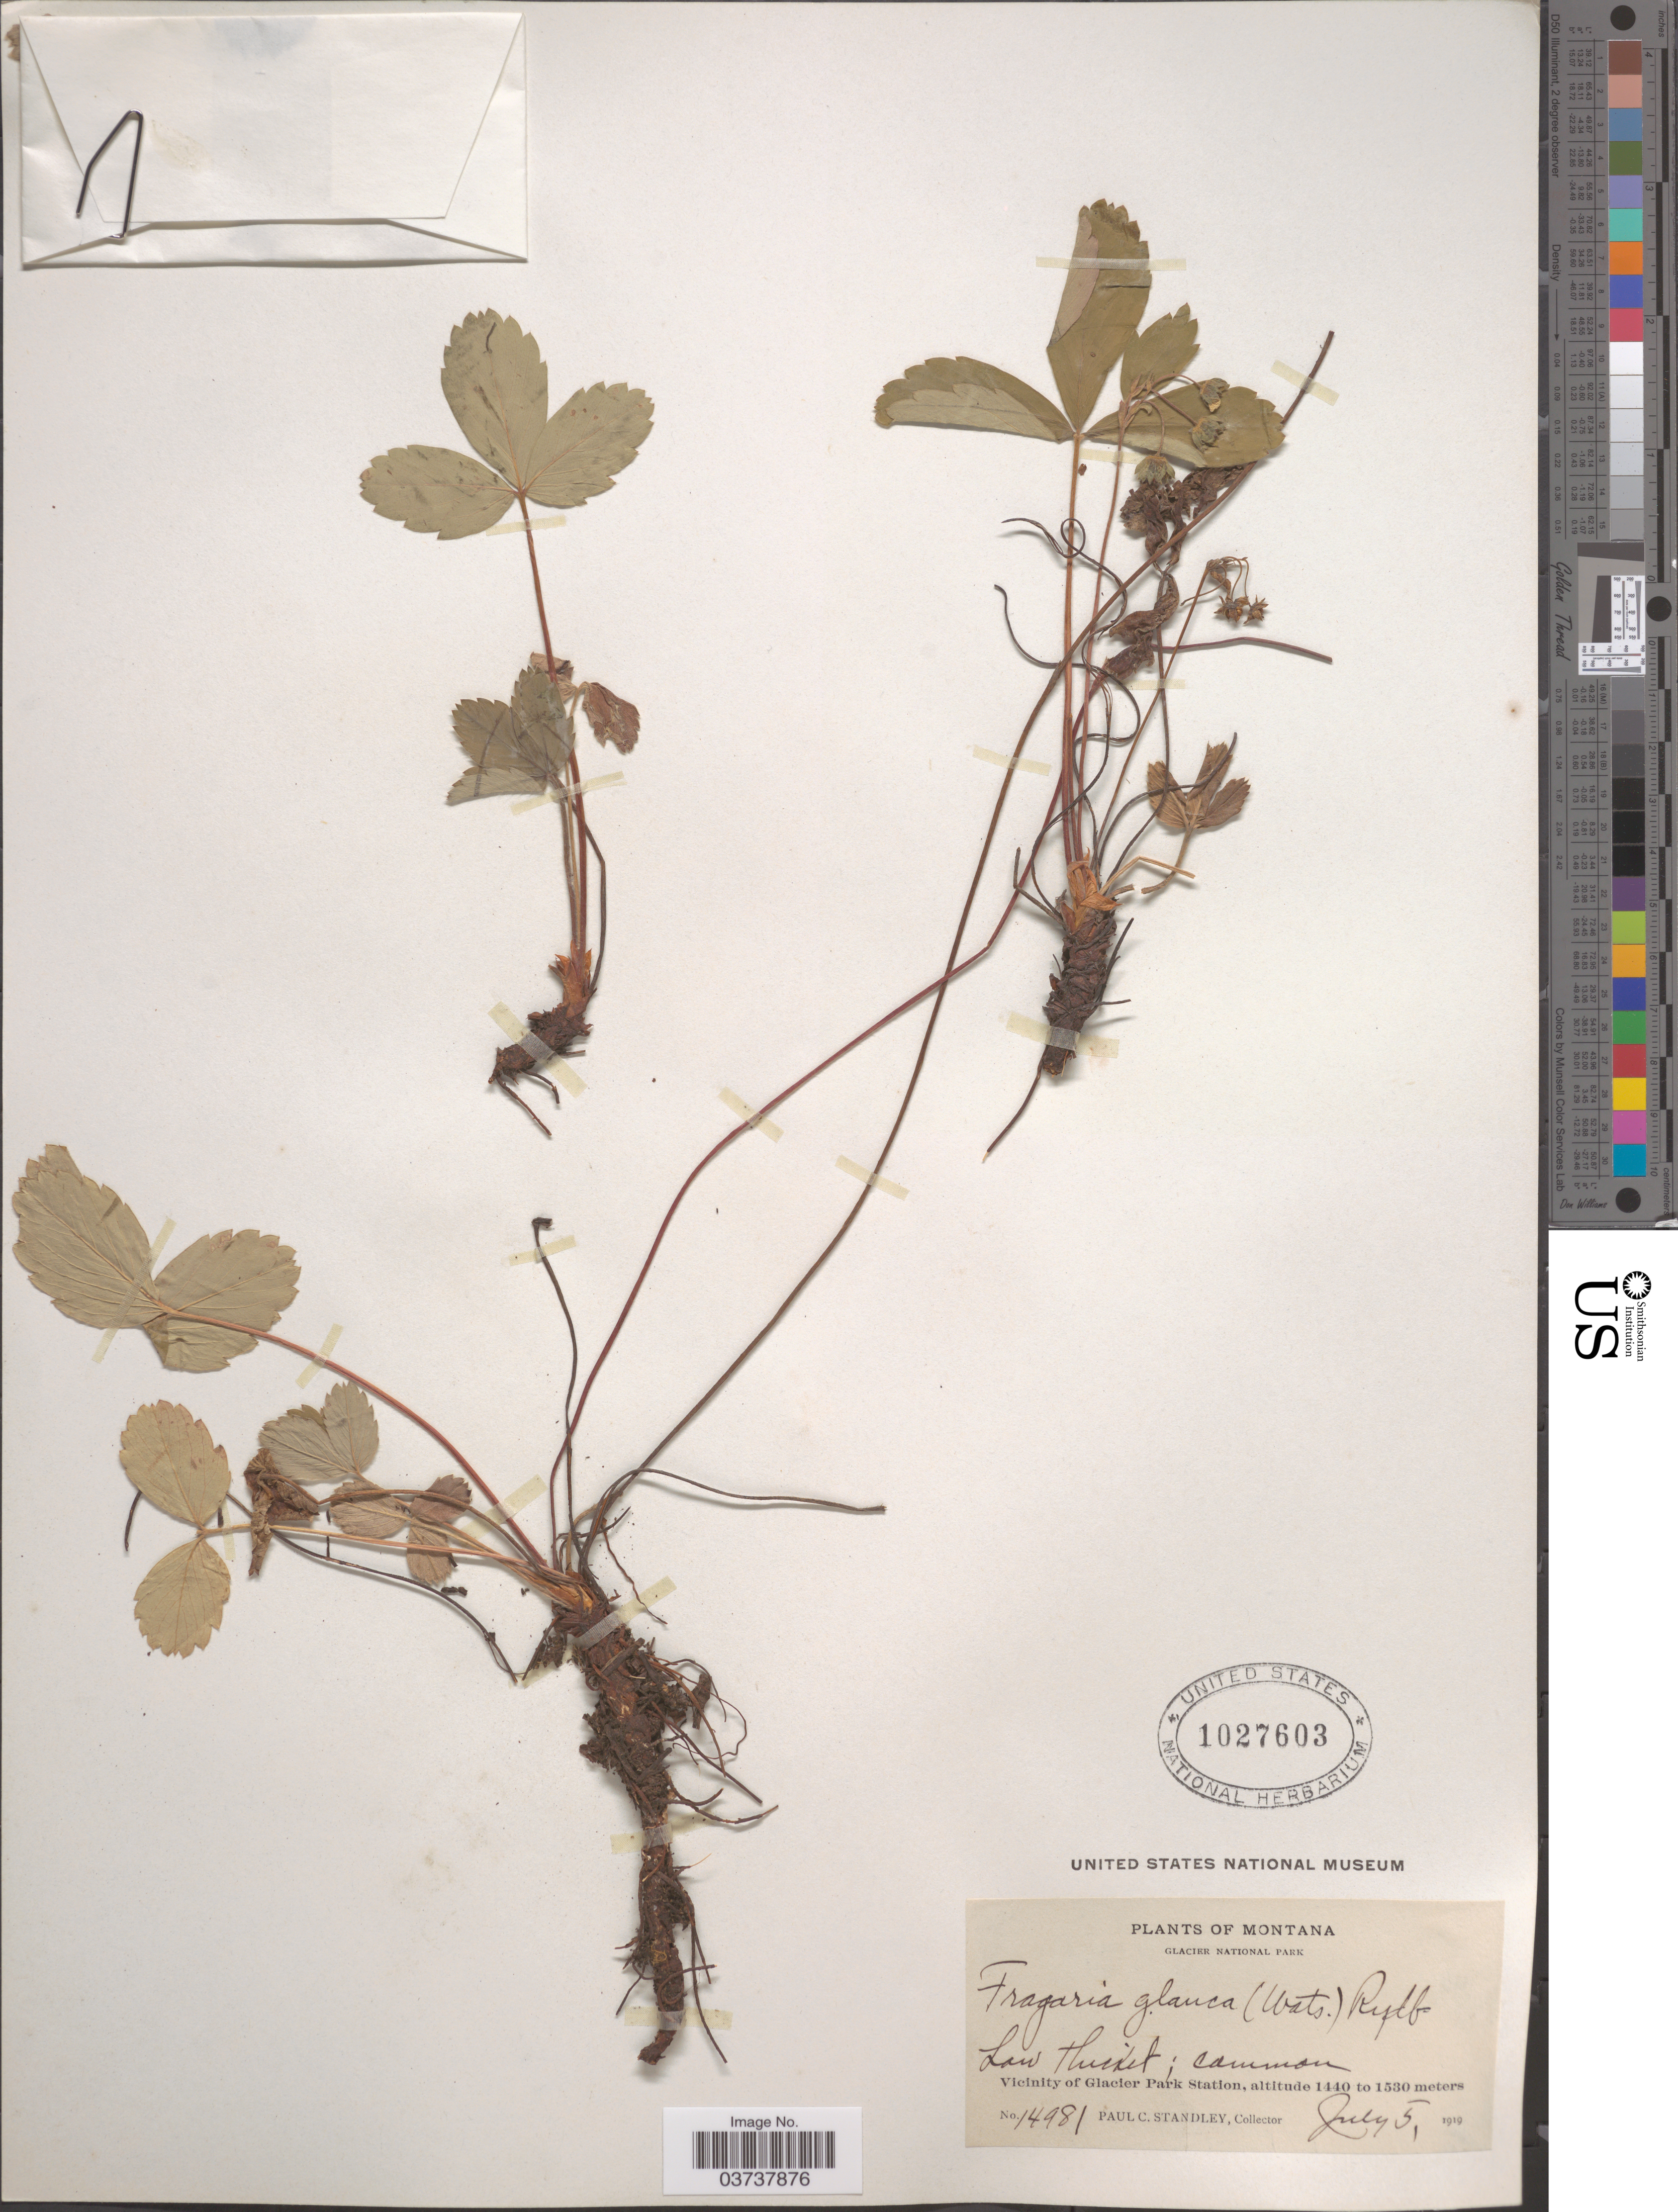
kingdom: Plantae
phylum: Tracheophyta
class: Magnoliopsida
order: Rosales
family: Rosaceae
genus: Fragaria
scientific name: Fragaria virginiana subsp. glauca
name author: (S. Watson) Staudt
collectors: P. C. Standley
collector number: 14981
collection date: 1919-07-05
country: United States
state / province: Montana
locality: Glacier National Park. Vicinity of Glacier National Park Station.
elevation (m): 1440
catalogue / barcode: US 1027603